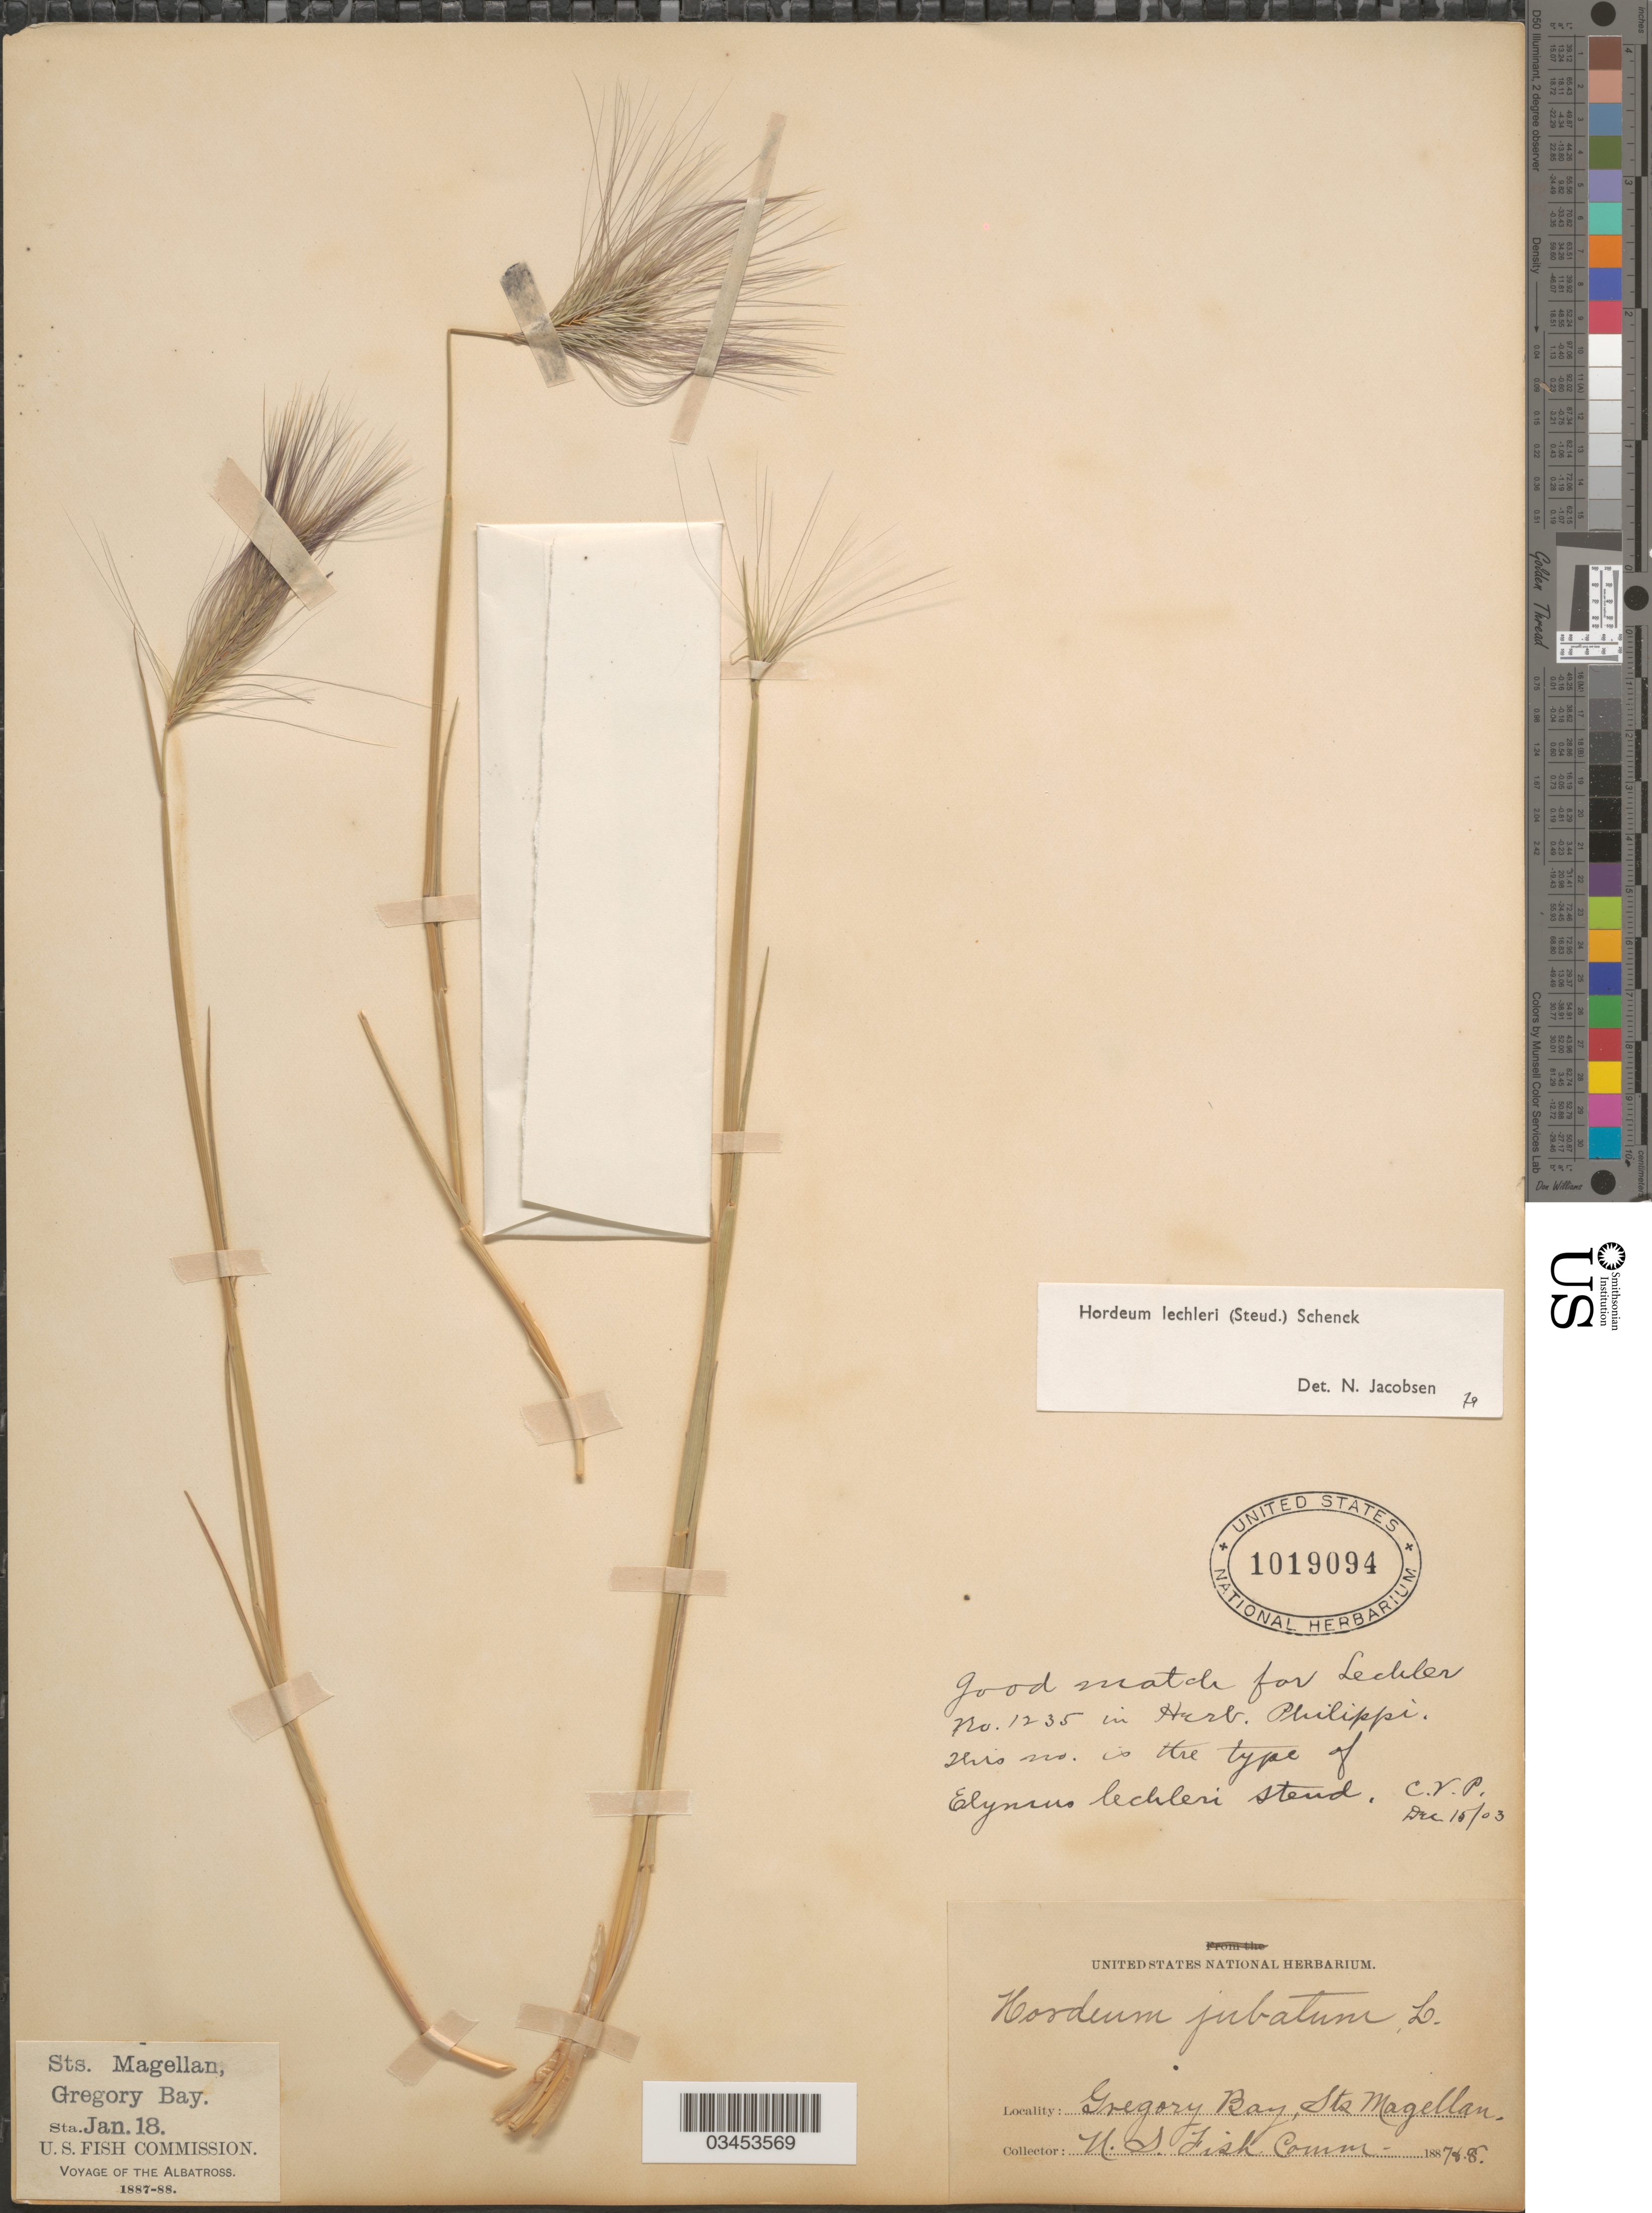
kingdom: Plantae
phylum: Tracheophyta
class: Liliopsida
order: Poales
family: Poaceae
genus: Hordeum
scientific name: Hordeum lechleri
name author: (Steud.) Schenck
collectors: U.S. Fish Commission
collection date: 1887-01-18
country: Chile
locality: Voyage of the Albatross. Gregory Bay, Sts Magellan.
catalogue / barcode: US 1019094